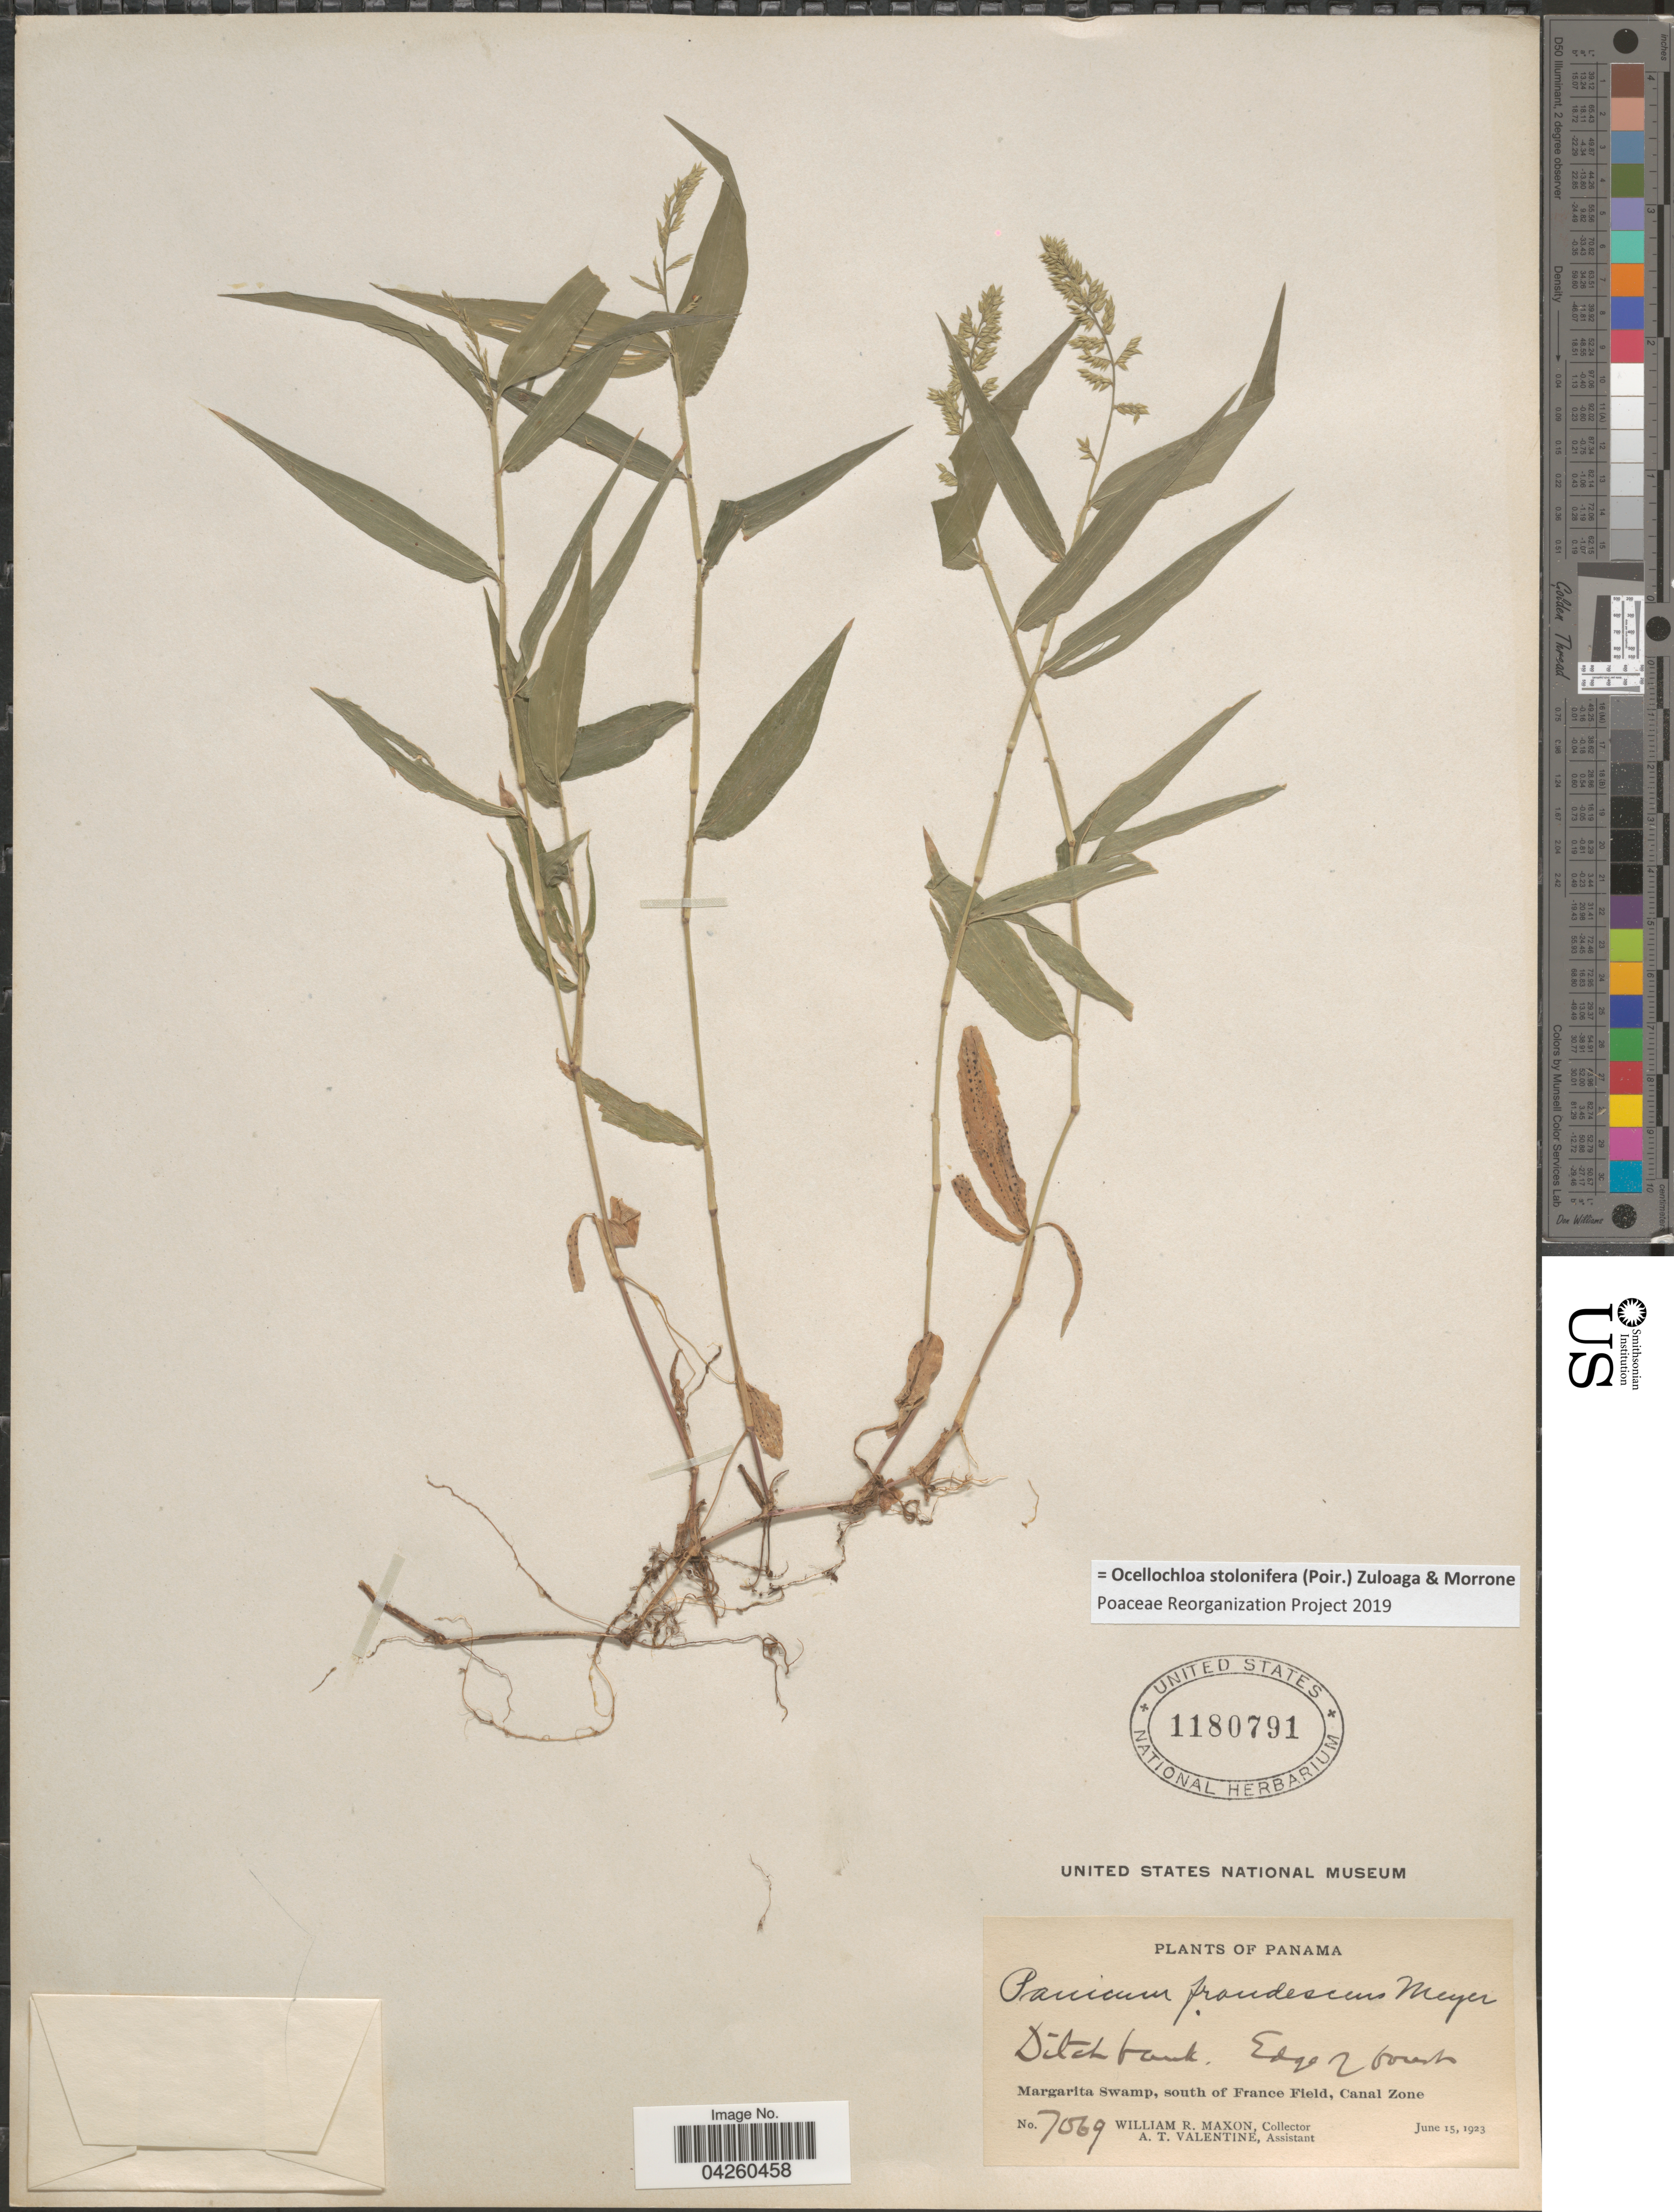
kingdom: Plantae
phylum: Tracheophyta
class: Liliopsida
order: Poales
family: Poaceae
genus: Ocellochloa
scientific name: Ocellochloa stolonifera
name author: (Poir.) Zuloaga & Morrone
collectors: W. R. Maxon & A. Valentine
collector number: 7069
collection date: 1923-06-15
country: Panama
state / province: Colón / Panamá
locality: Margarita Swamp, south of France Field, Canal Zone.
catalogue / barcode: US 1180791